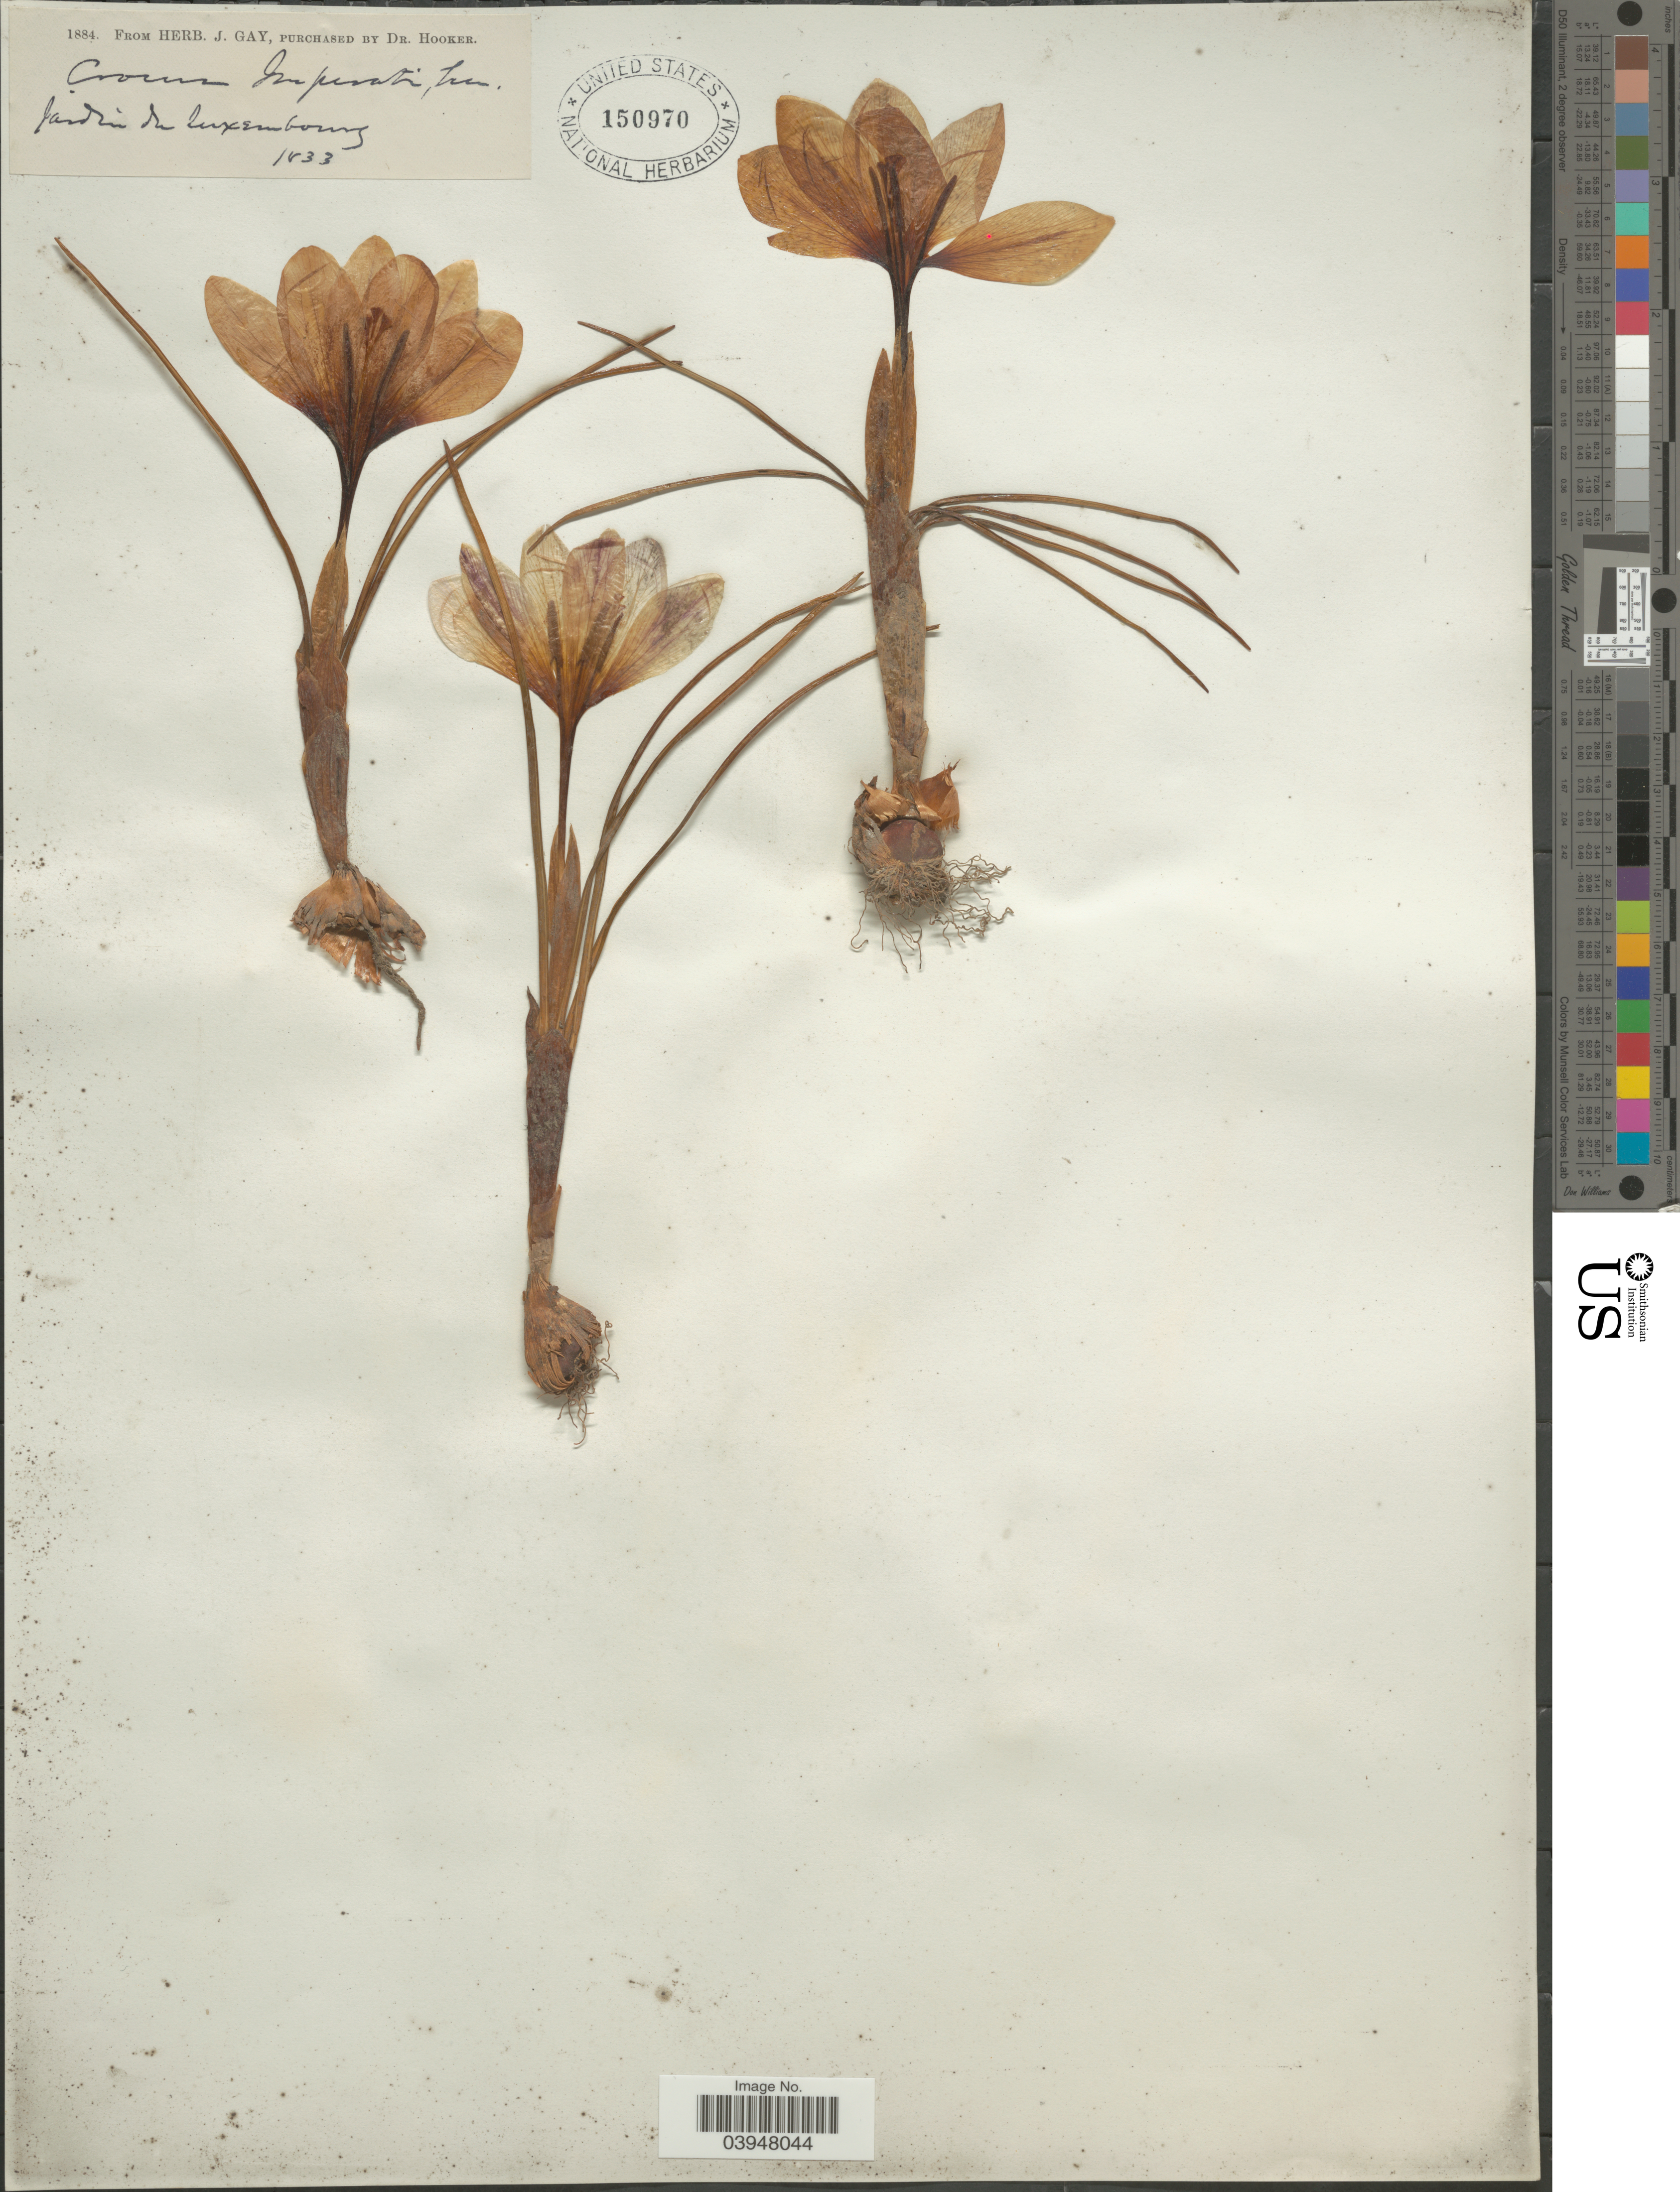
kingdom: Plantae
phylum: Tracheophyta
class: Liliopsida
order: Asparagales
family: Iridaceae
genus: Crocus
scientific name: Crocus imperati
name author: Ten.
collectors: ex herb. J. Gay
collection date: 1833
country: Luxembourg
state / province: Luxembourg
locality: Jardin du Luxembourg.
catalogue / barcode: US 150970